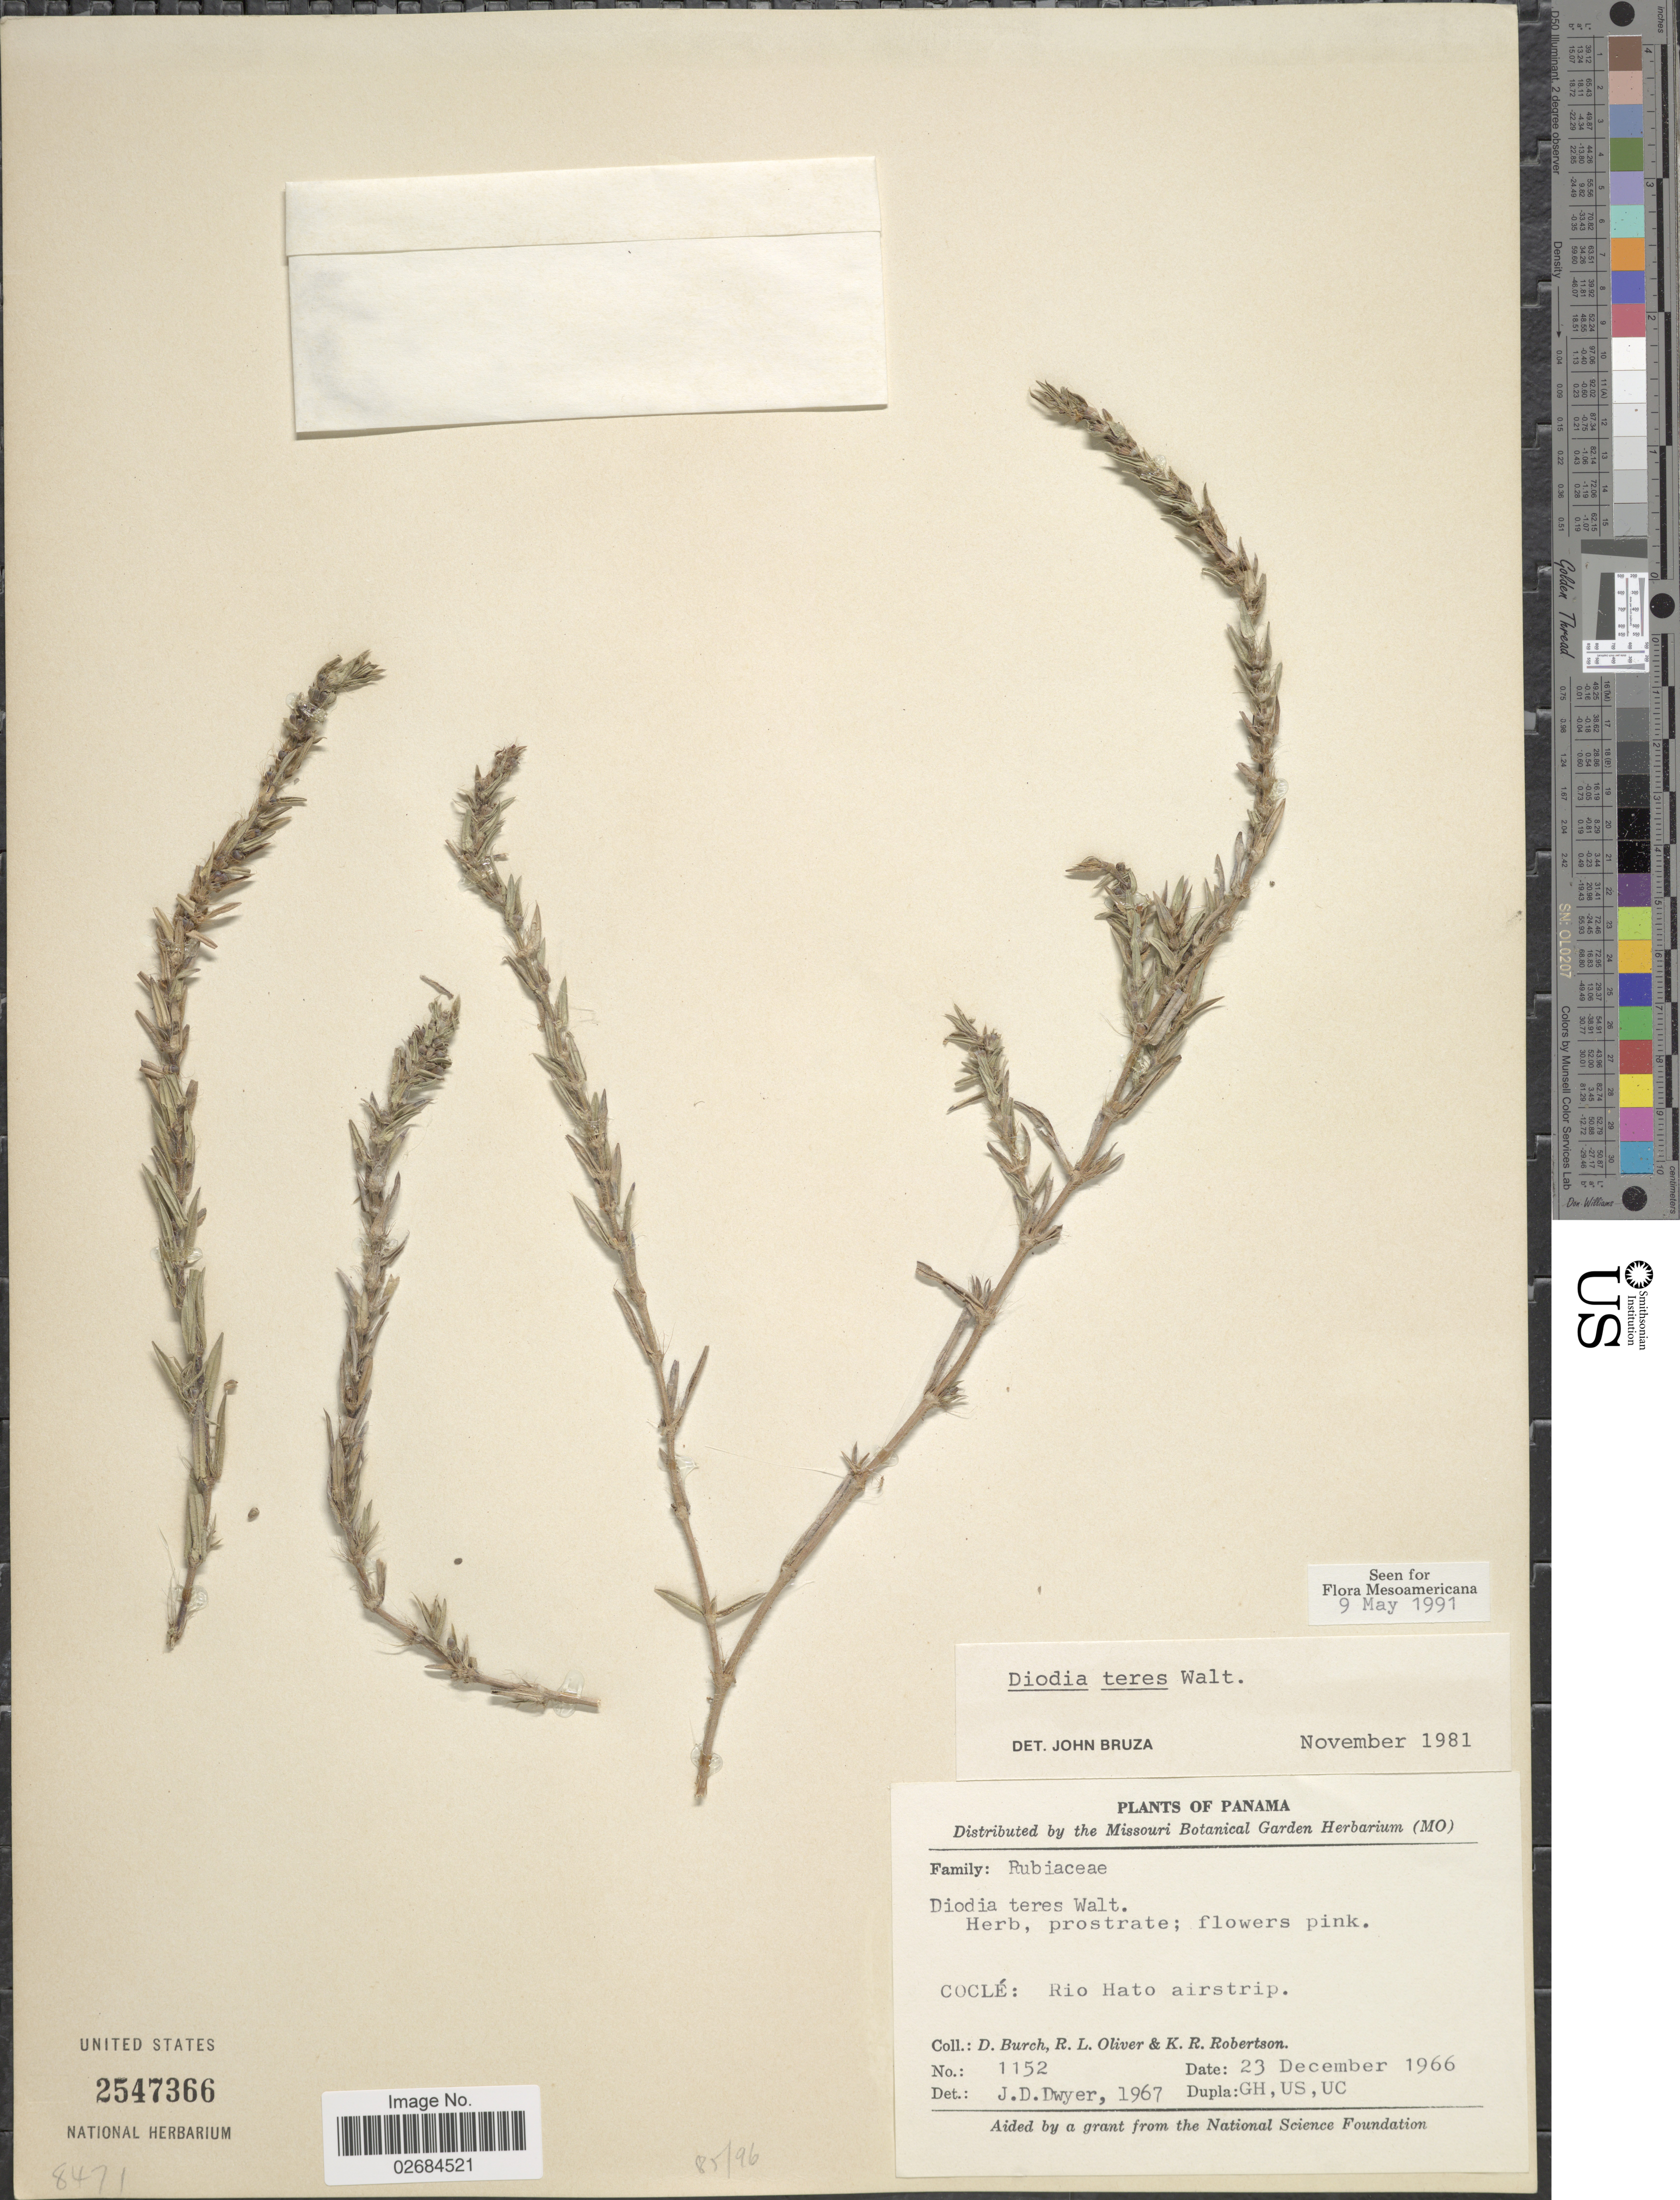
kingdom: Plantae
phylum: Tracheophyta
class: Magnoliopsida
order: Gentianales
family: Rubiaceae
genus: Diodia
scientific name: Diodia teres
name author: Walter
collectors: D. Burch, R. Oliver & K. Robertson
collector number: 1152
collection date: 1966-12-23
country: Panama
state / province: Coclé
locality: Rio Hato airstip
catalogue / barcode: US 2547366